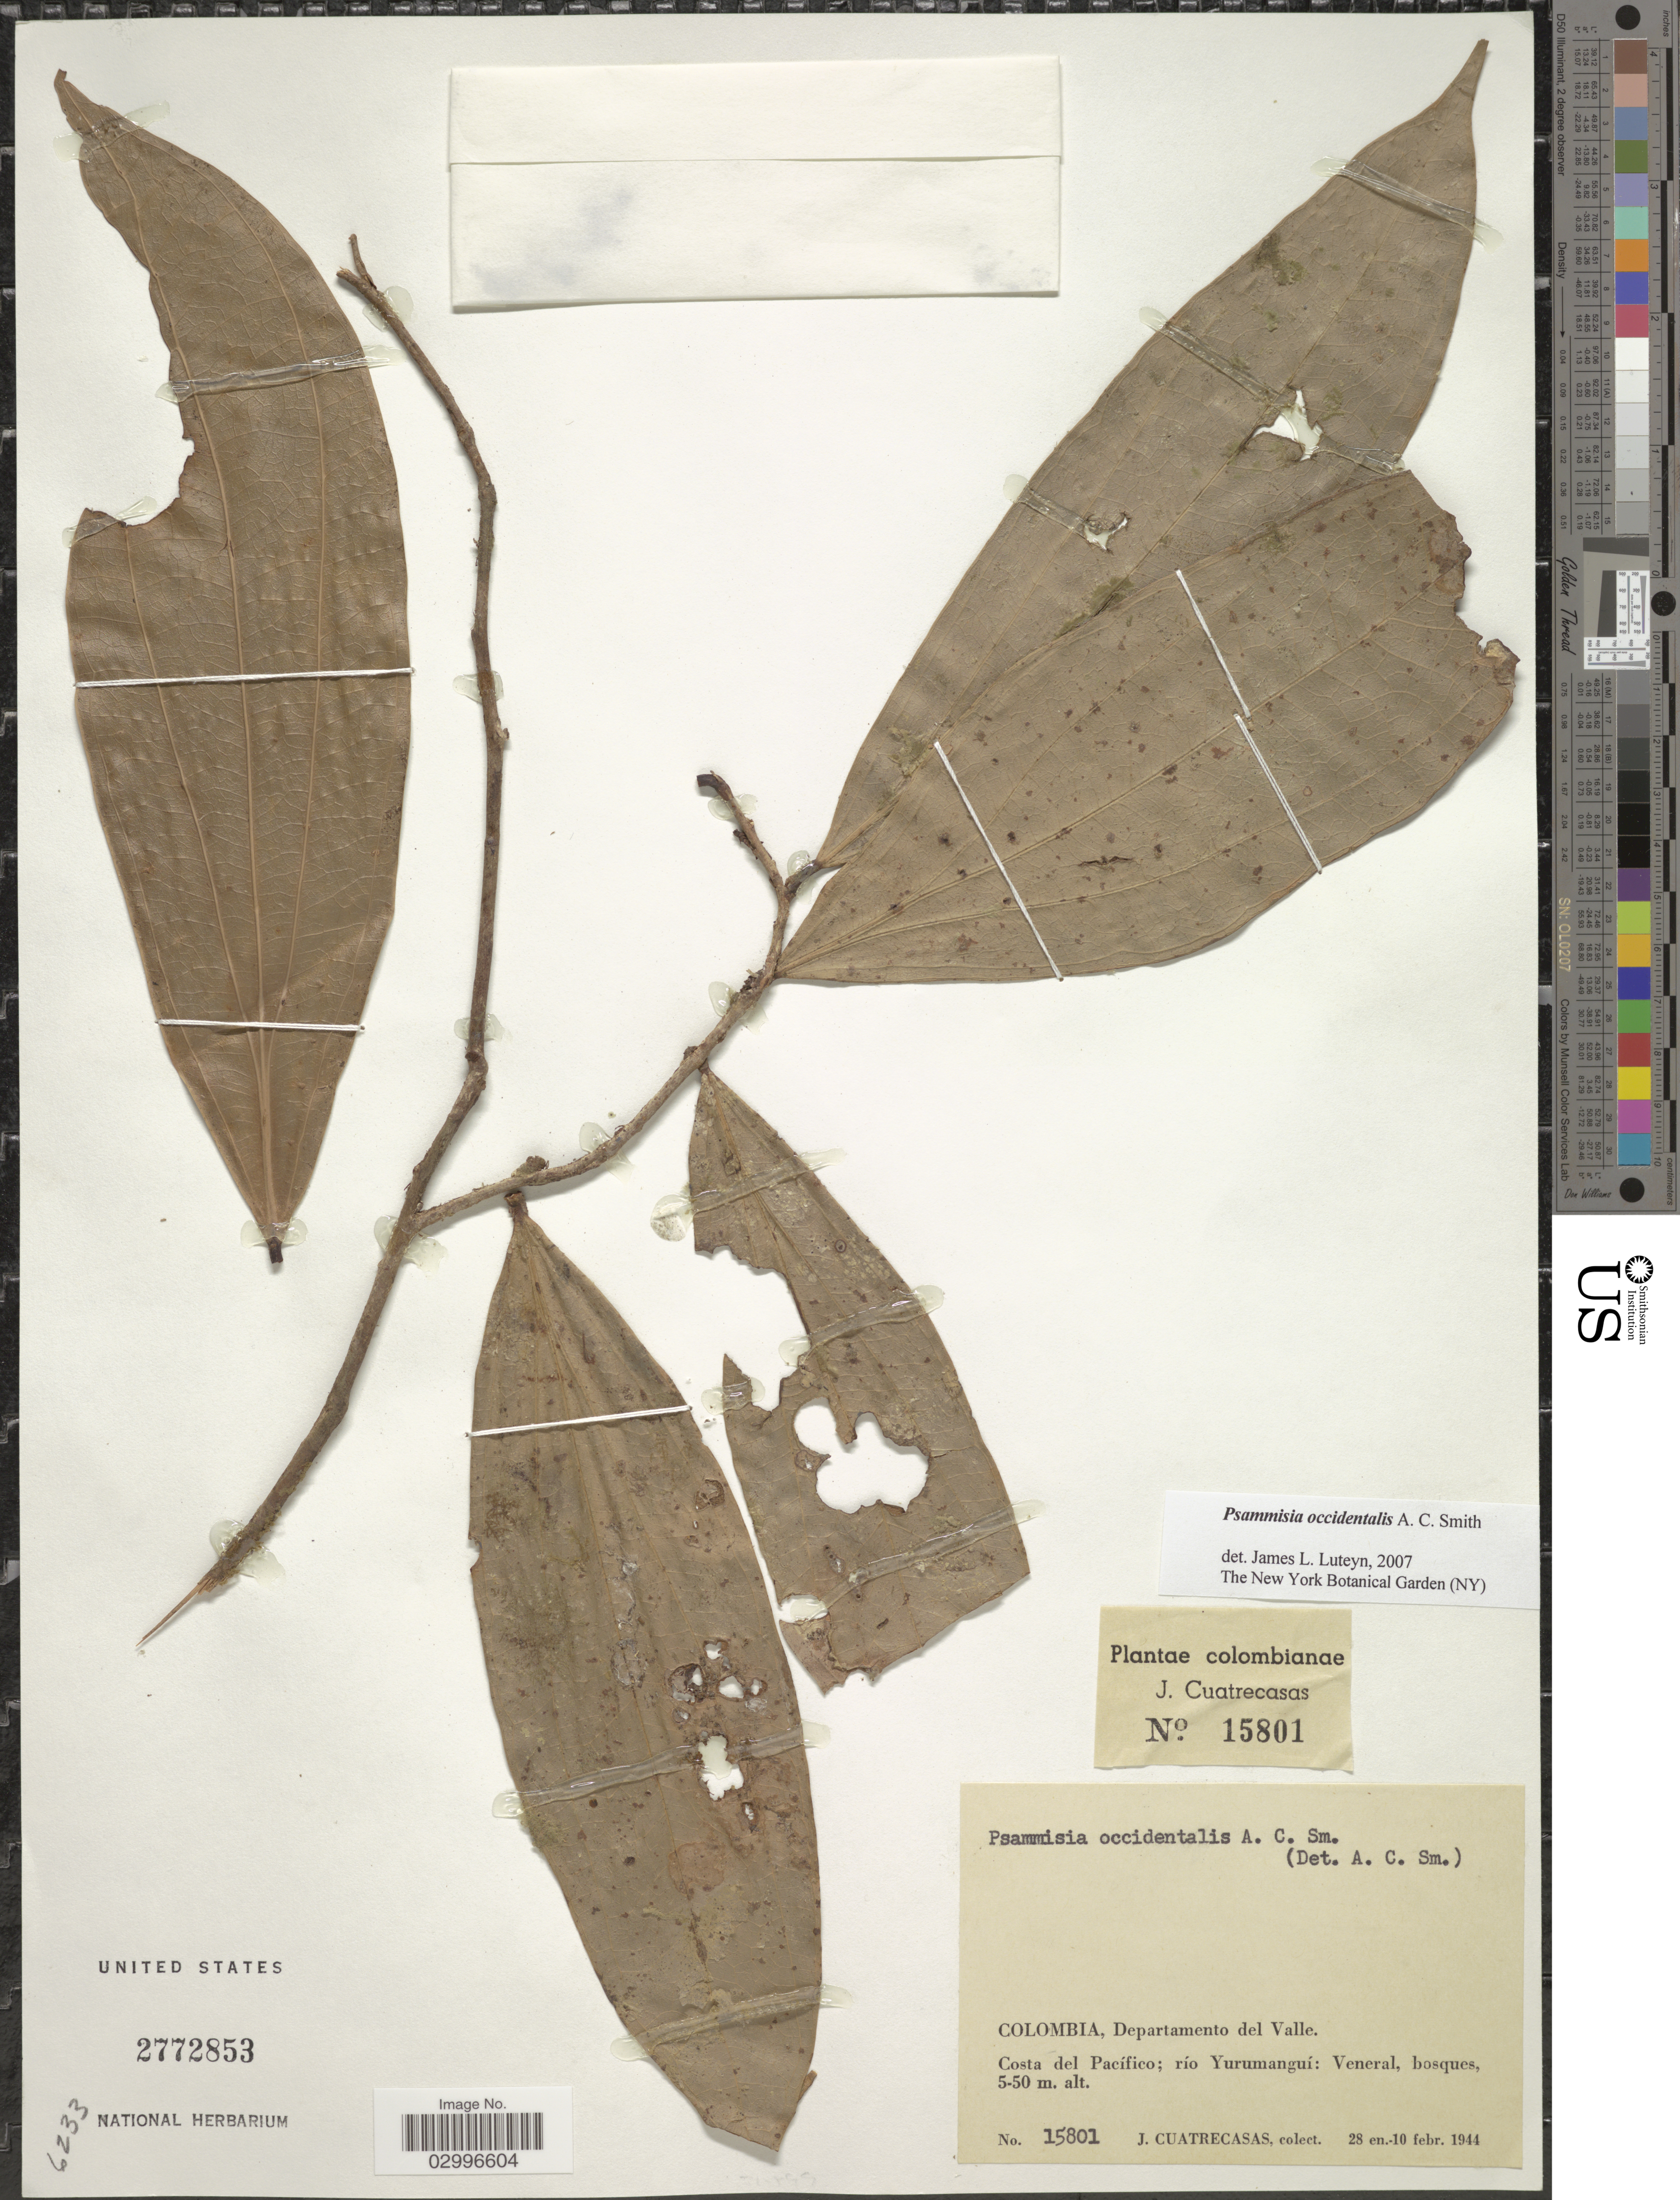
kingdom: Plantae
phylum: Tracheophyta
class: Magnoliopsida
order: Ericales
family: Ericaceae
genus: Psammisia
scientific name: Psammisia occidentalis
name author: A.C. Sm.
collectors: J. Cuatrecasas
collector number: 15801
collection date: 1944-01-28/1944-02-10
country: Colombia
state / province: Valle del Cauca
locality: Departamento del Valle. Costa del Pacifico; río Yurumanguí: Veneral, bosques.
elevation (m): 5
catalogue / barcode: US 2772853